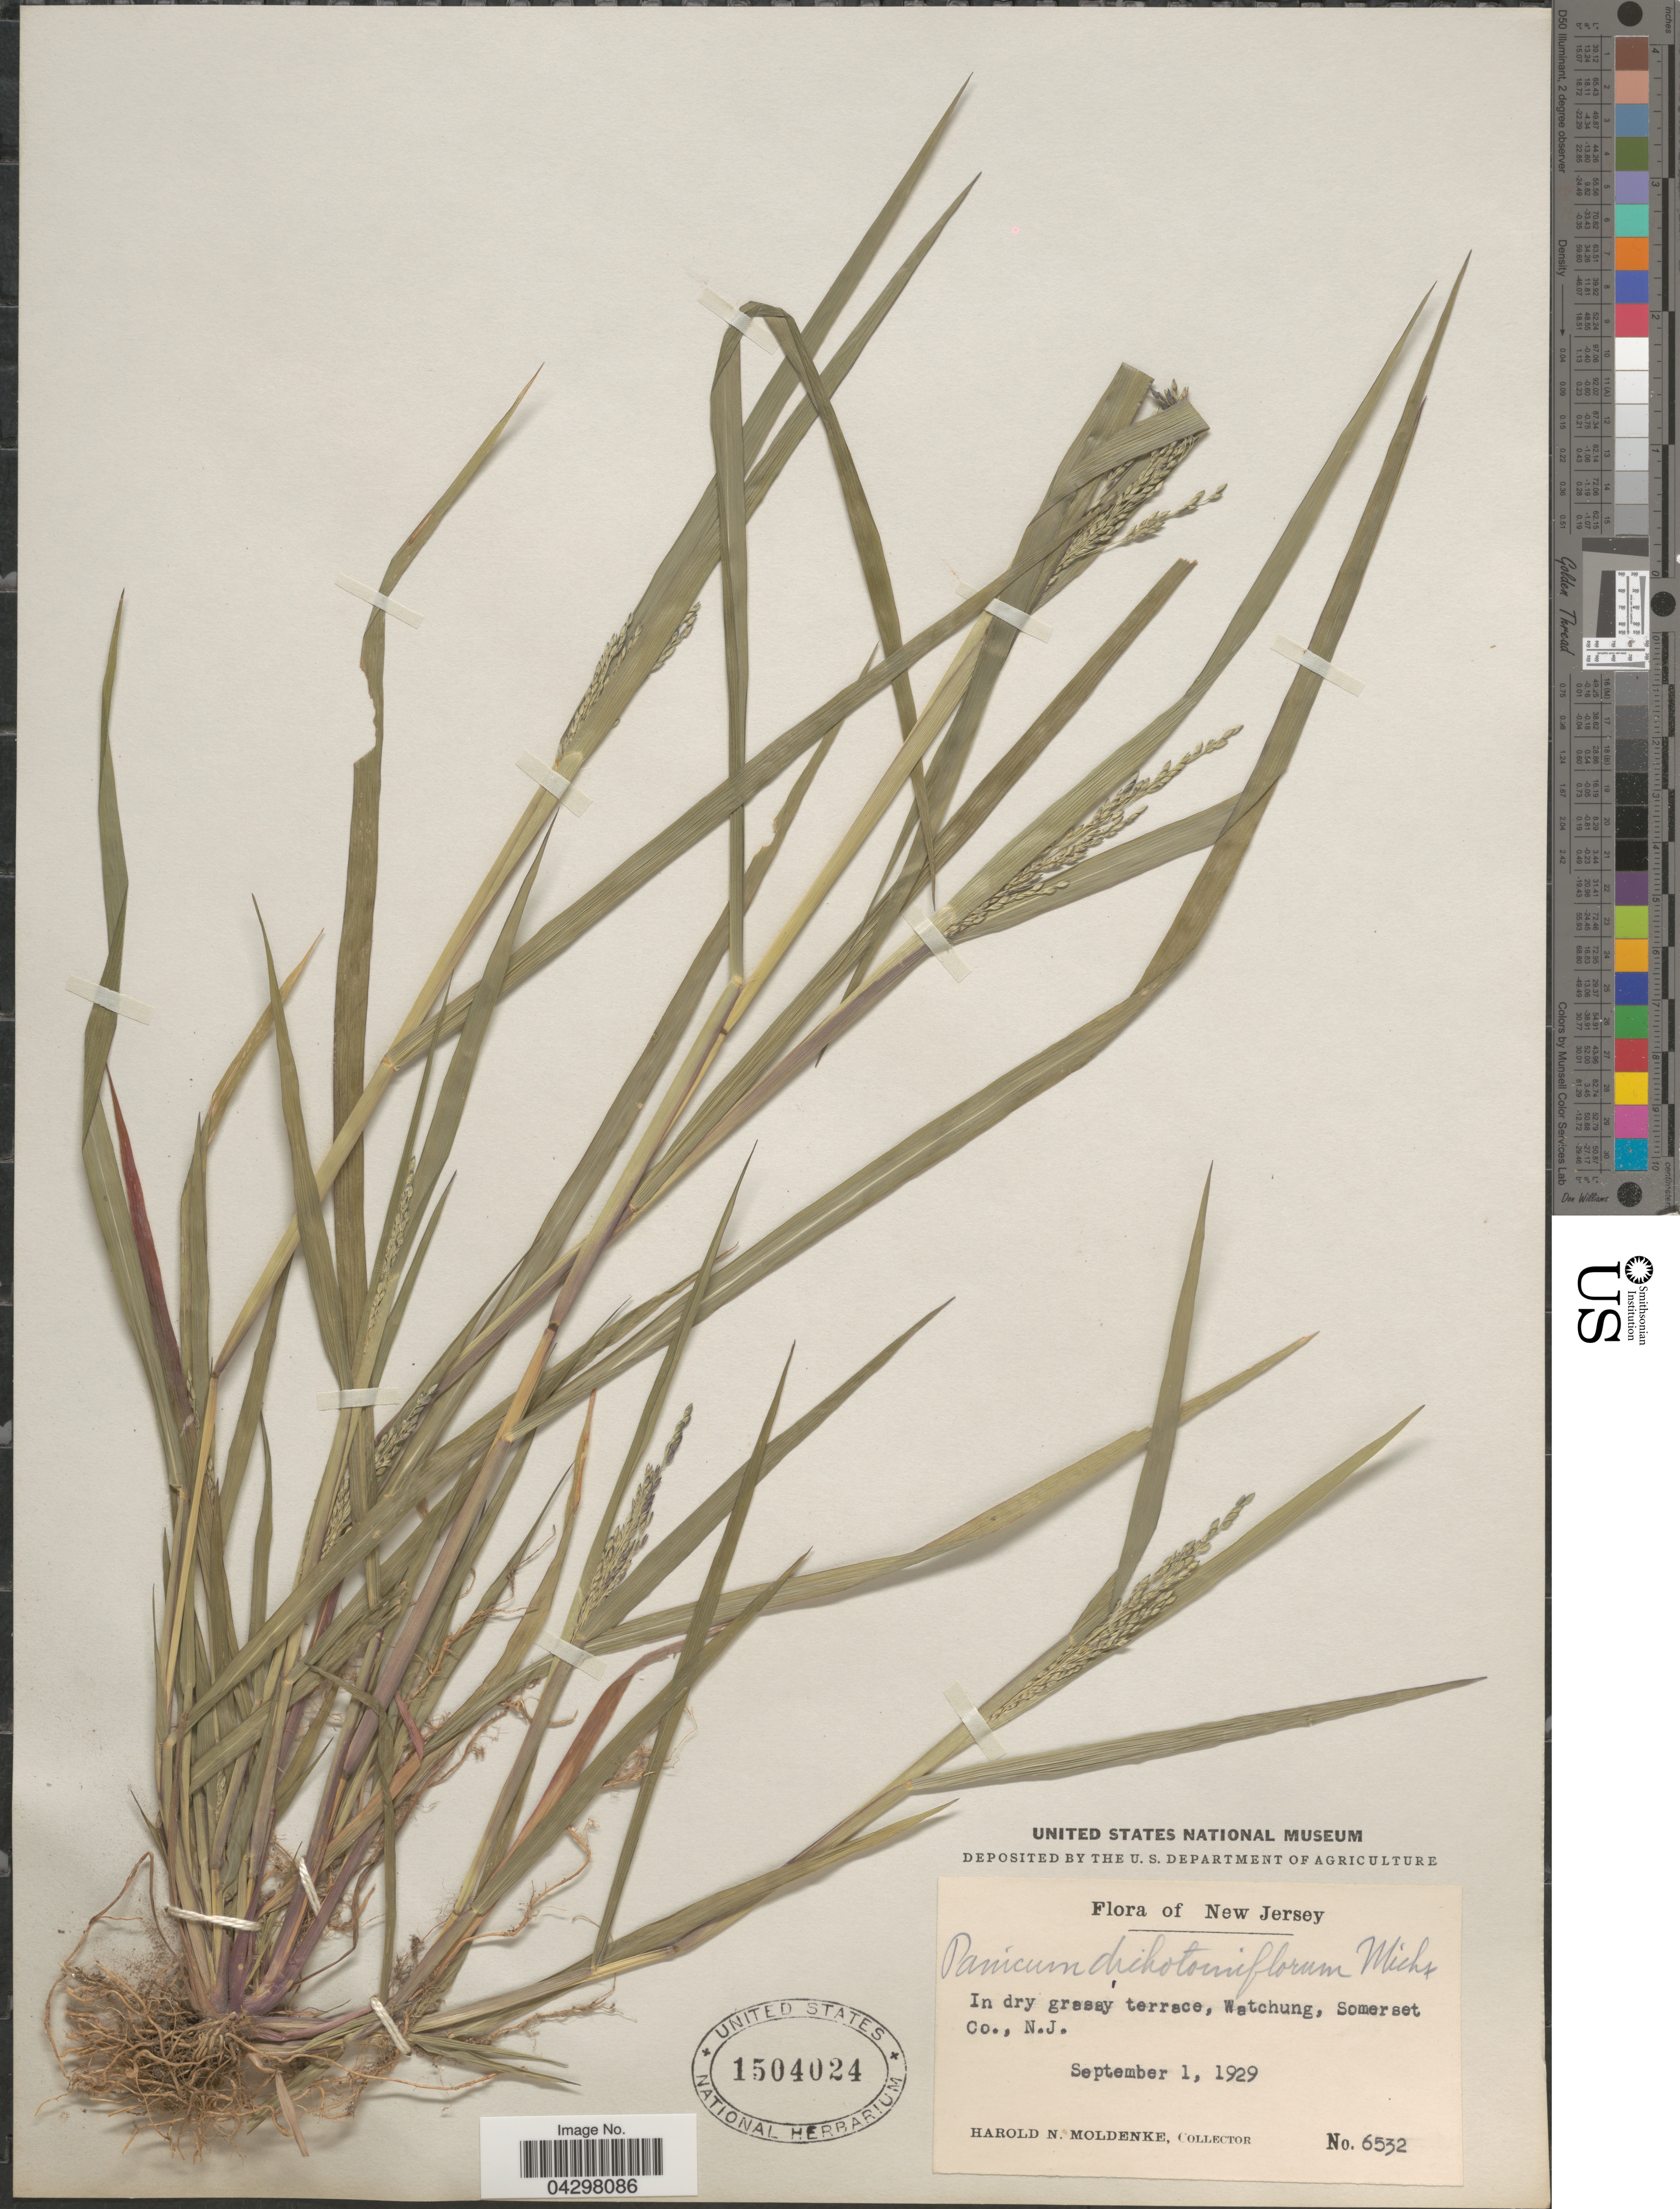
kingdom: Plantae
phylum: Tracheophyta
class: Liliopsida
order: Poales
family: Poaceae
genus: Panicum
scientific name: Panicum dichotomiflorum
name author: Michx.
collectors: H. N. Moldenke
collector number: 6532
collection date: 1929-09-01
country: United States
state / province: New Jersey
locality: In dry grassy terrace, Watchung, Somerset Co.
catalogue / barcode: US 1504024